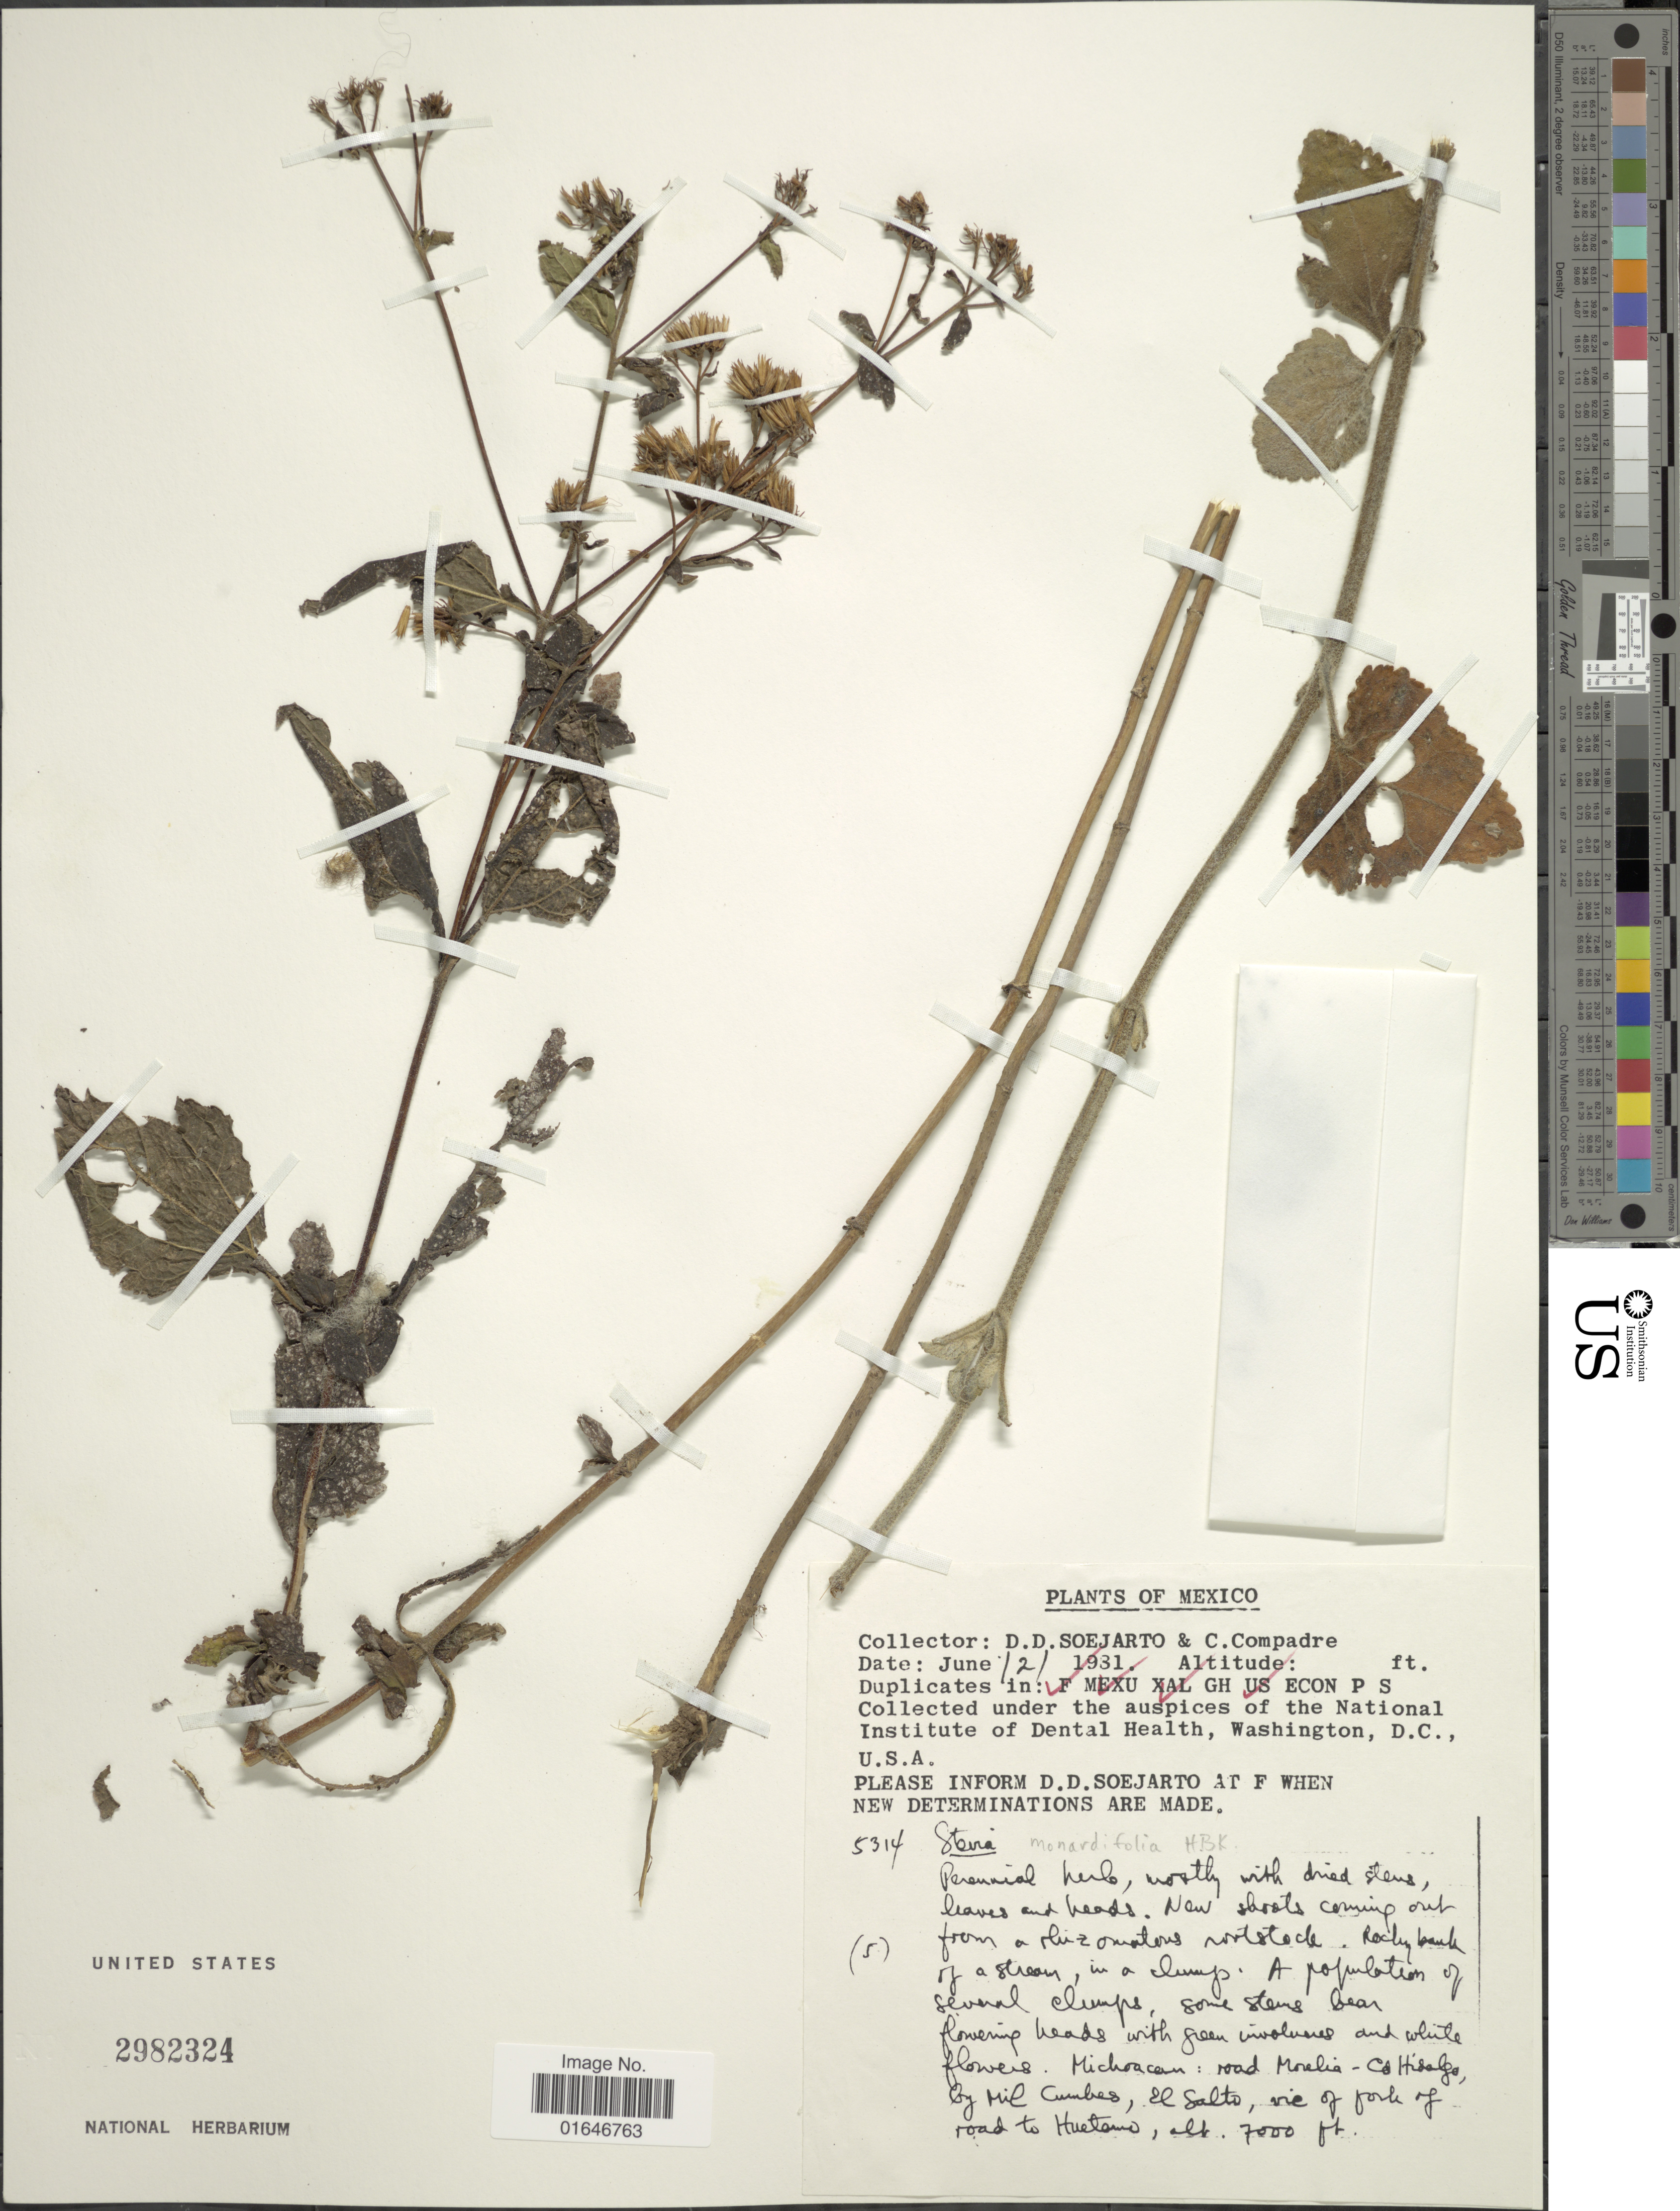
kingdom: Plantae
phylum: Tracheophyta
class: Magnoliopsida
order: Asterales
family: Asteraceae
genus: Stevia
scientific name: Stevia monardifolia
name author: Kunth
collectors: C. Compadre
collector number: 5314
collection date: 1931-06-02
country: Mexico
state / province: Michoacán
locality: Road Morelia-Cd. Hidalgo by Mil Cumbres, El Salto, vic. of fork of road to Huetamo.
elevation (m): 2134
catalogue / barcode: US 2982324